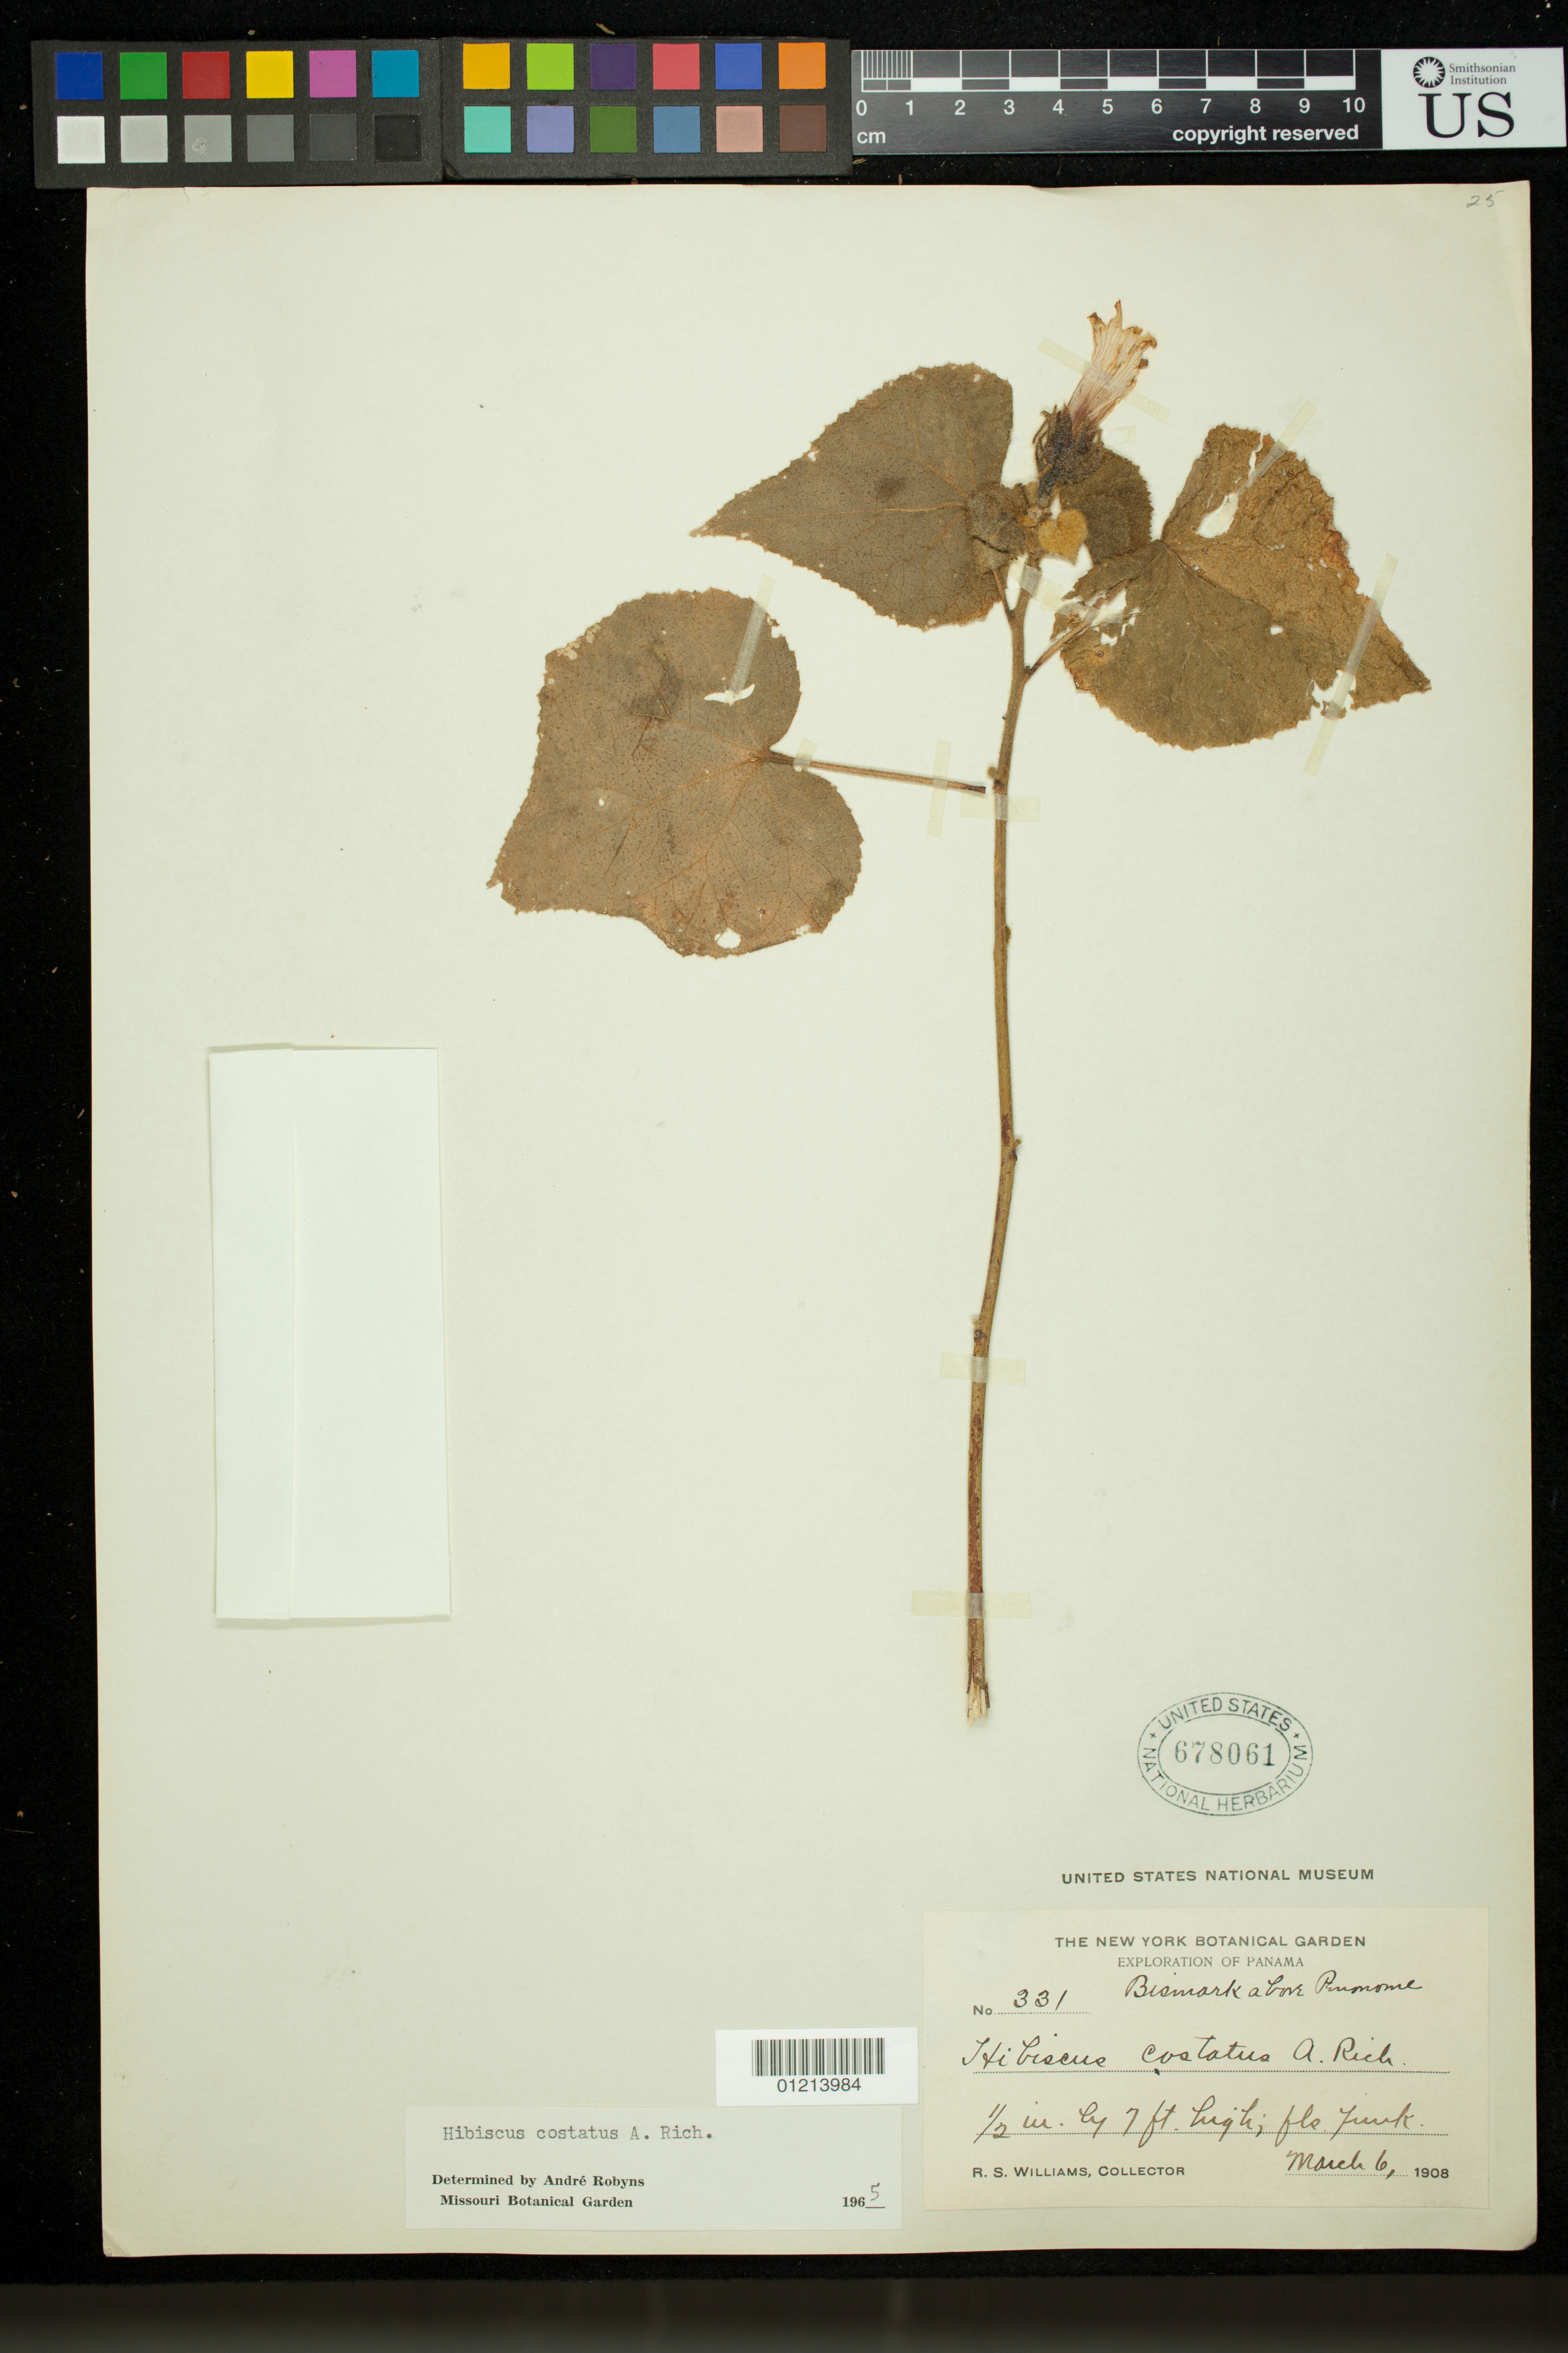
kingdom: Plantae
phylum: Tracheophyta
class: Magnoliopsida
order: Malvales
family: Malvaceae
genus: Sabdariffa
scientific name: Sabdariffa costata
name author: (A. Rich.) M.M. Hanes & R.L. Barrett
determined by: Dorr, Laurence J., Curator (BOT), Smithsonian Institution - National Museum of Natural History (UNITED STATES)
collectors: R. S. Williams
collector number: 331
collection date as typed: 03 Jun 1908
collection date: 1908-06-03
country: Panama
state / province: Coclé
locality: Panama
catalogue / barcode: US 678061